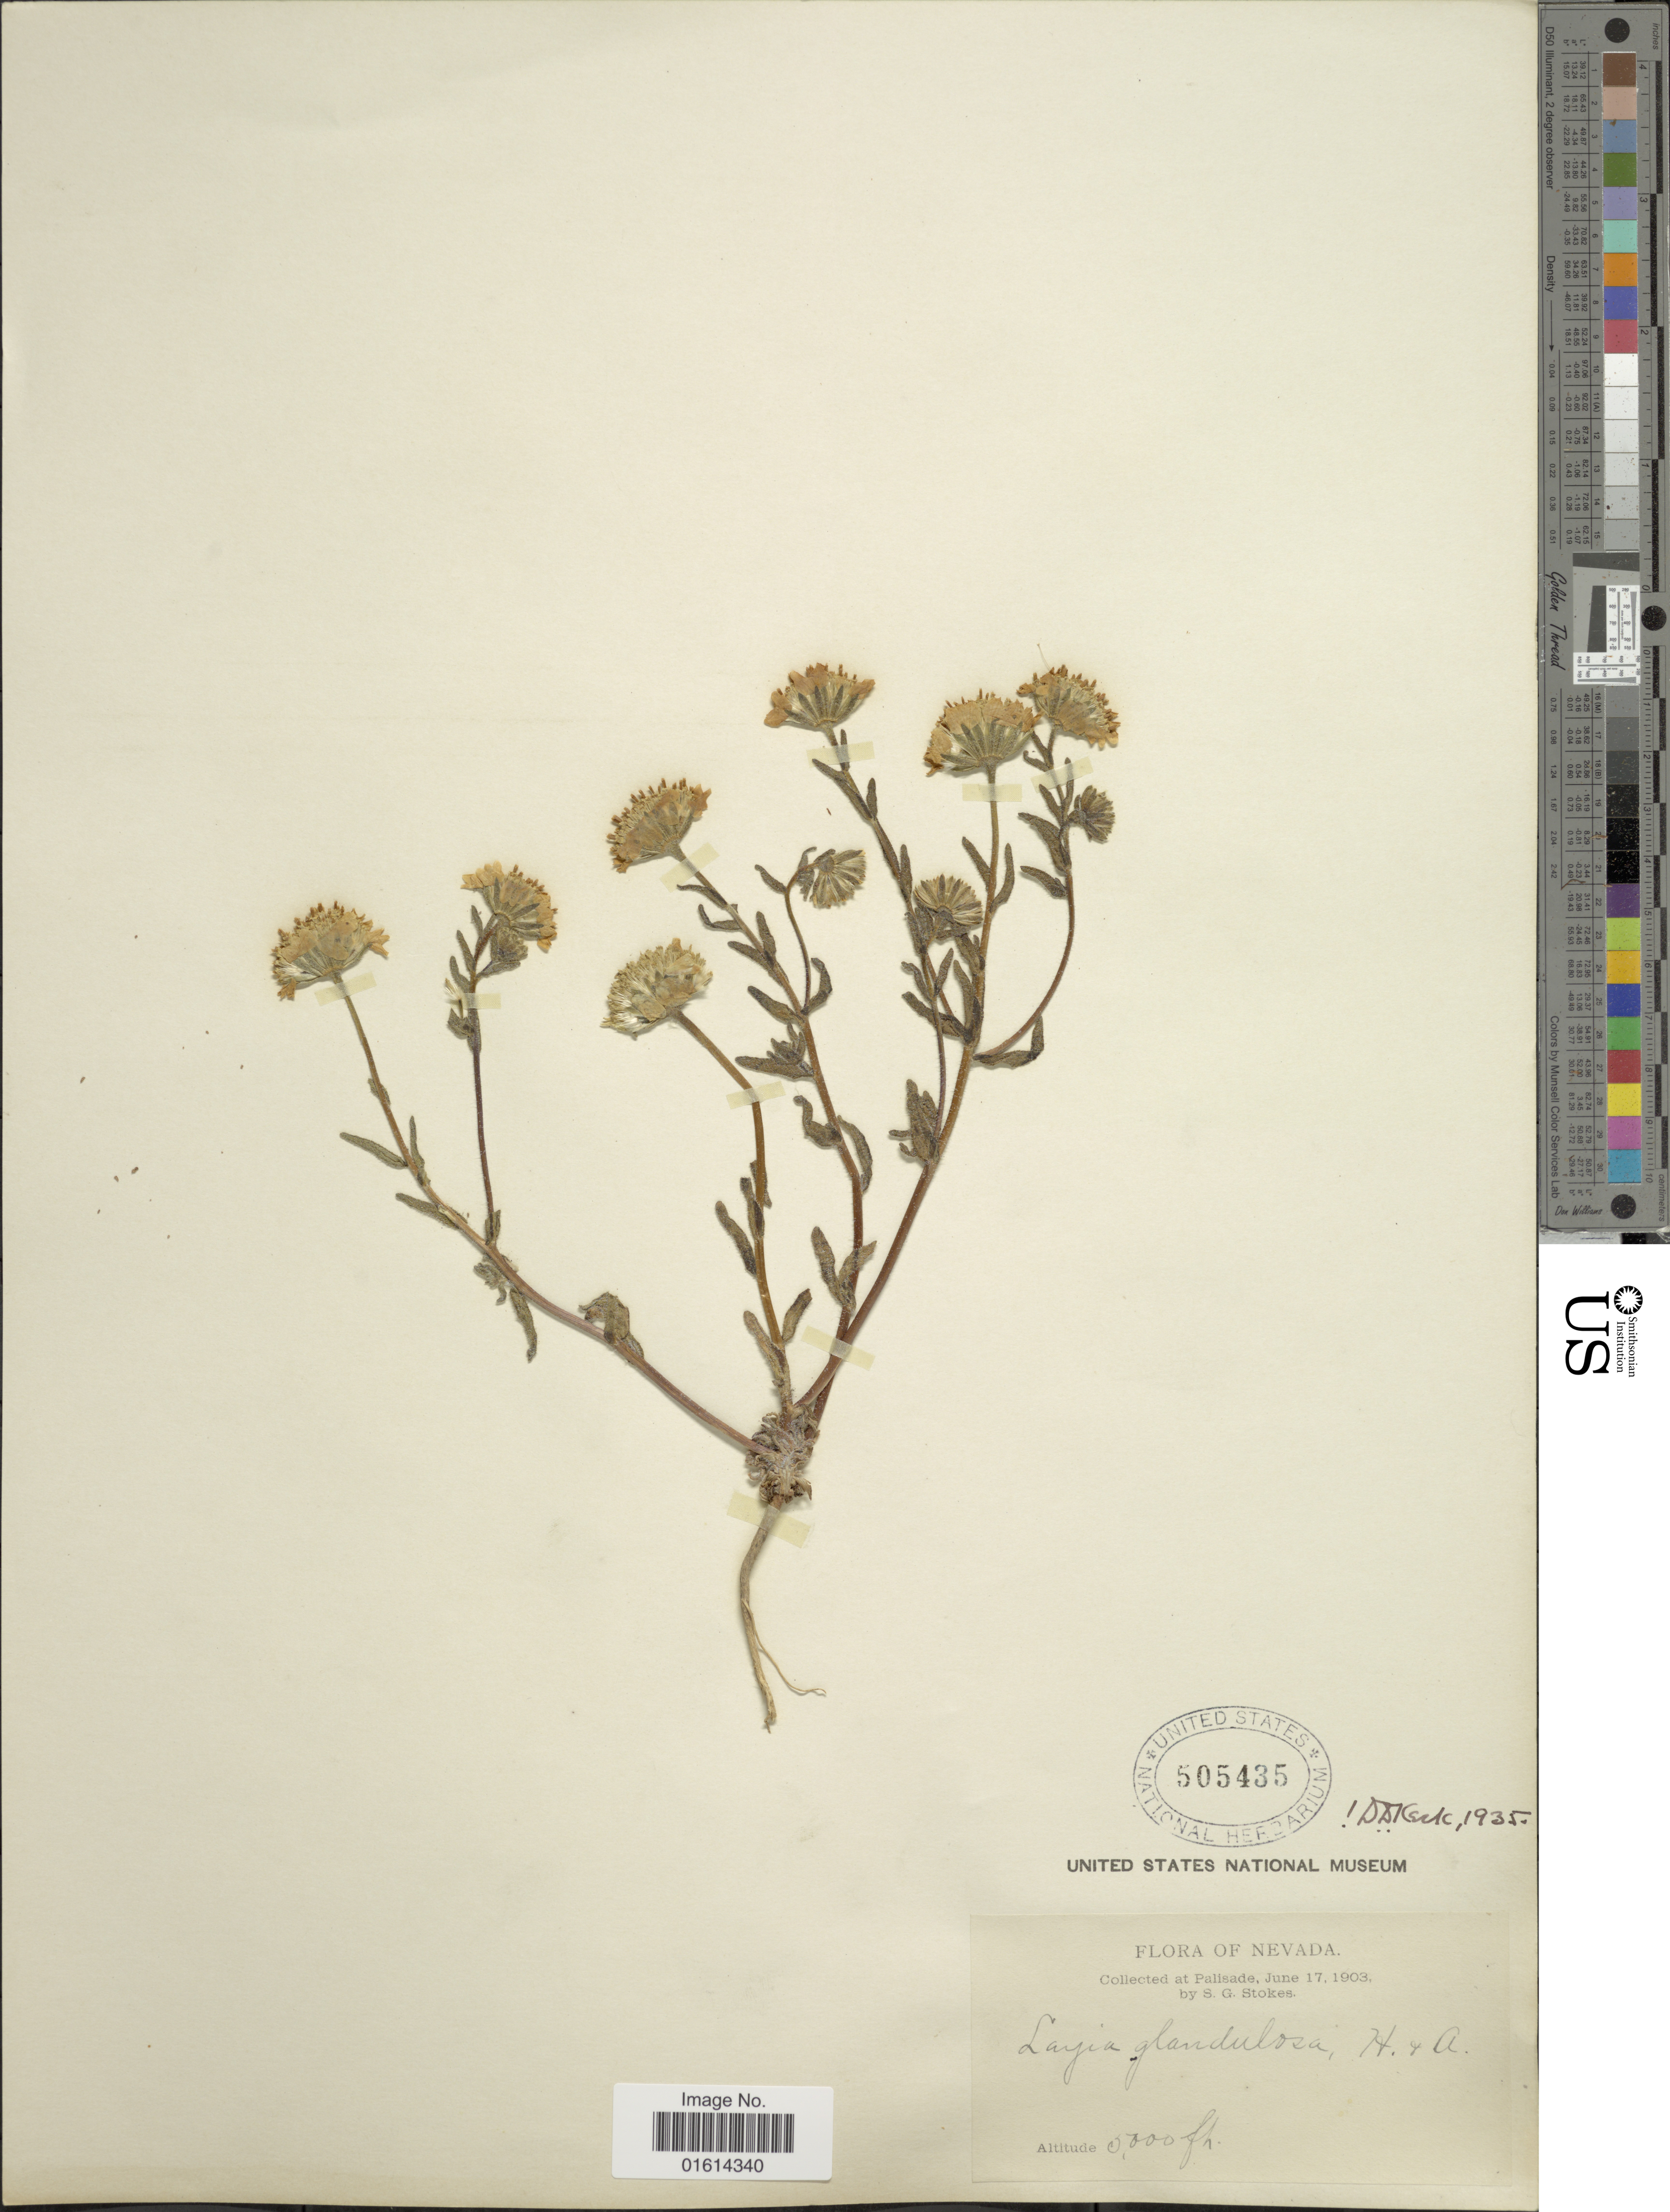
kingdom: Plantae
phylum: Tracheophyta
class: Magnoliopsida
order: Asterales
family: Asteraceae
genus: Layia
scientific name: Layia glandulosa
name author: Hook. & Arn.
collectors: S. G. Stokes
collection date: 1903-06-17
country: United States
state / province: Nevada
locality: Palisade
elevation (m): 1524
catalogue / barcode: US 505435